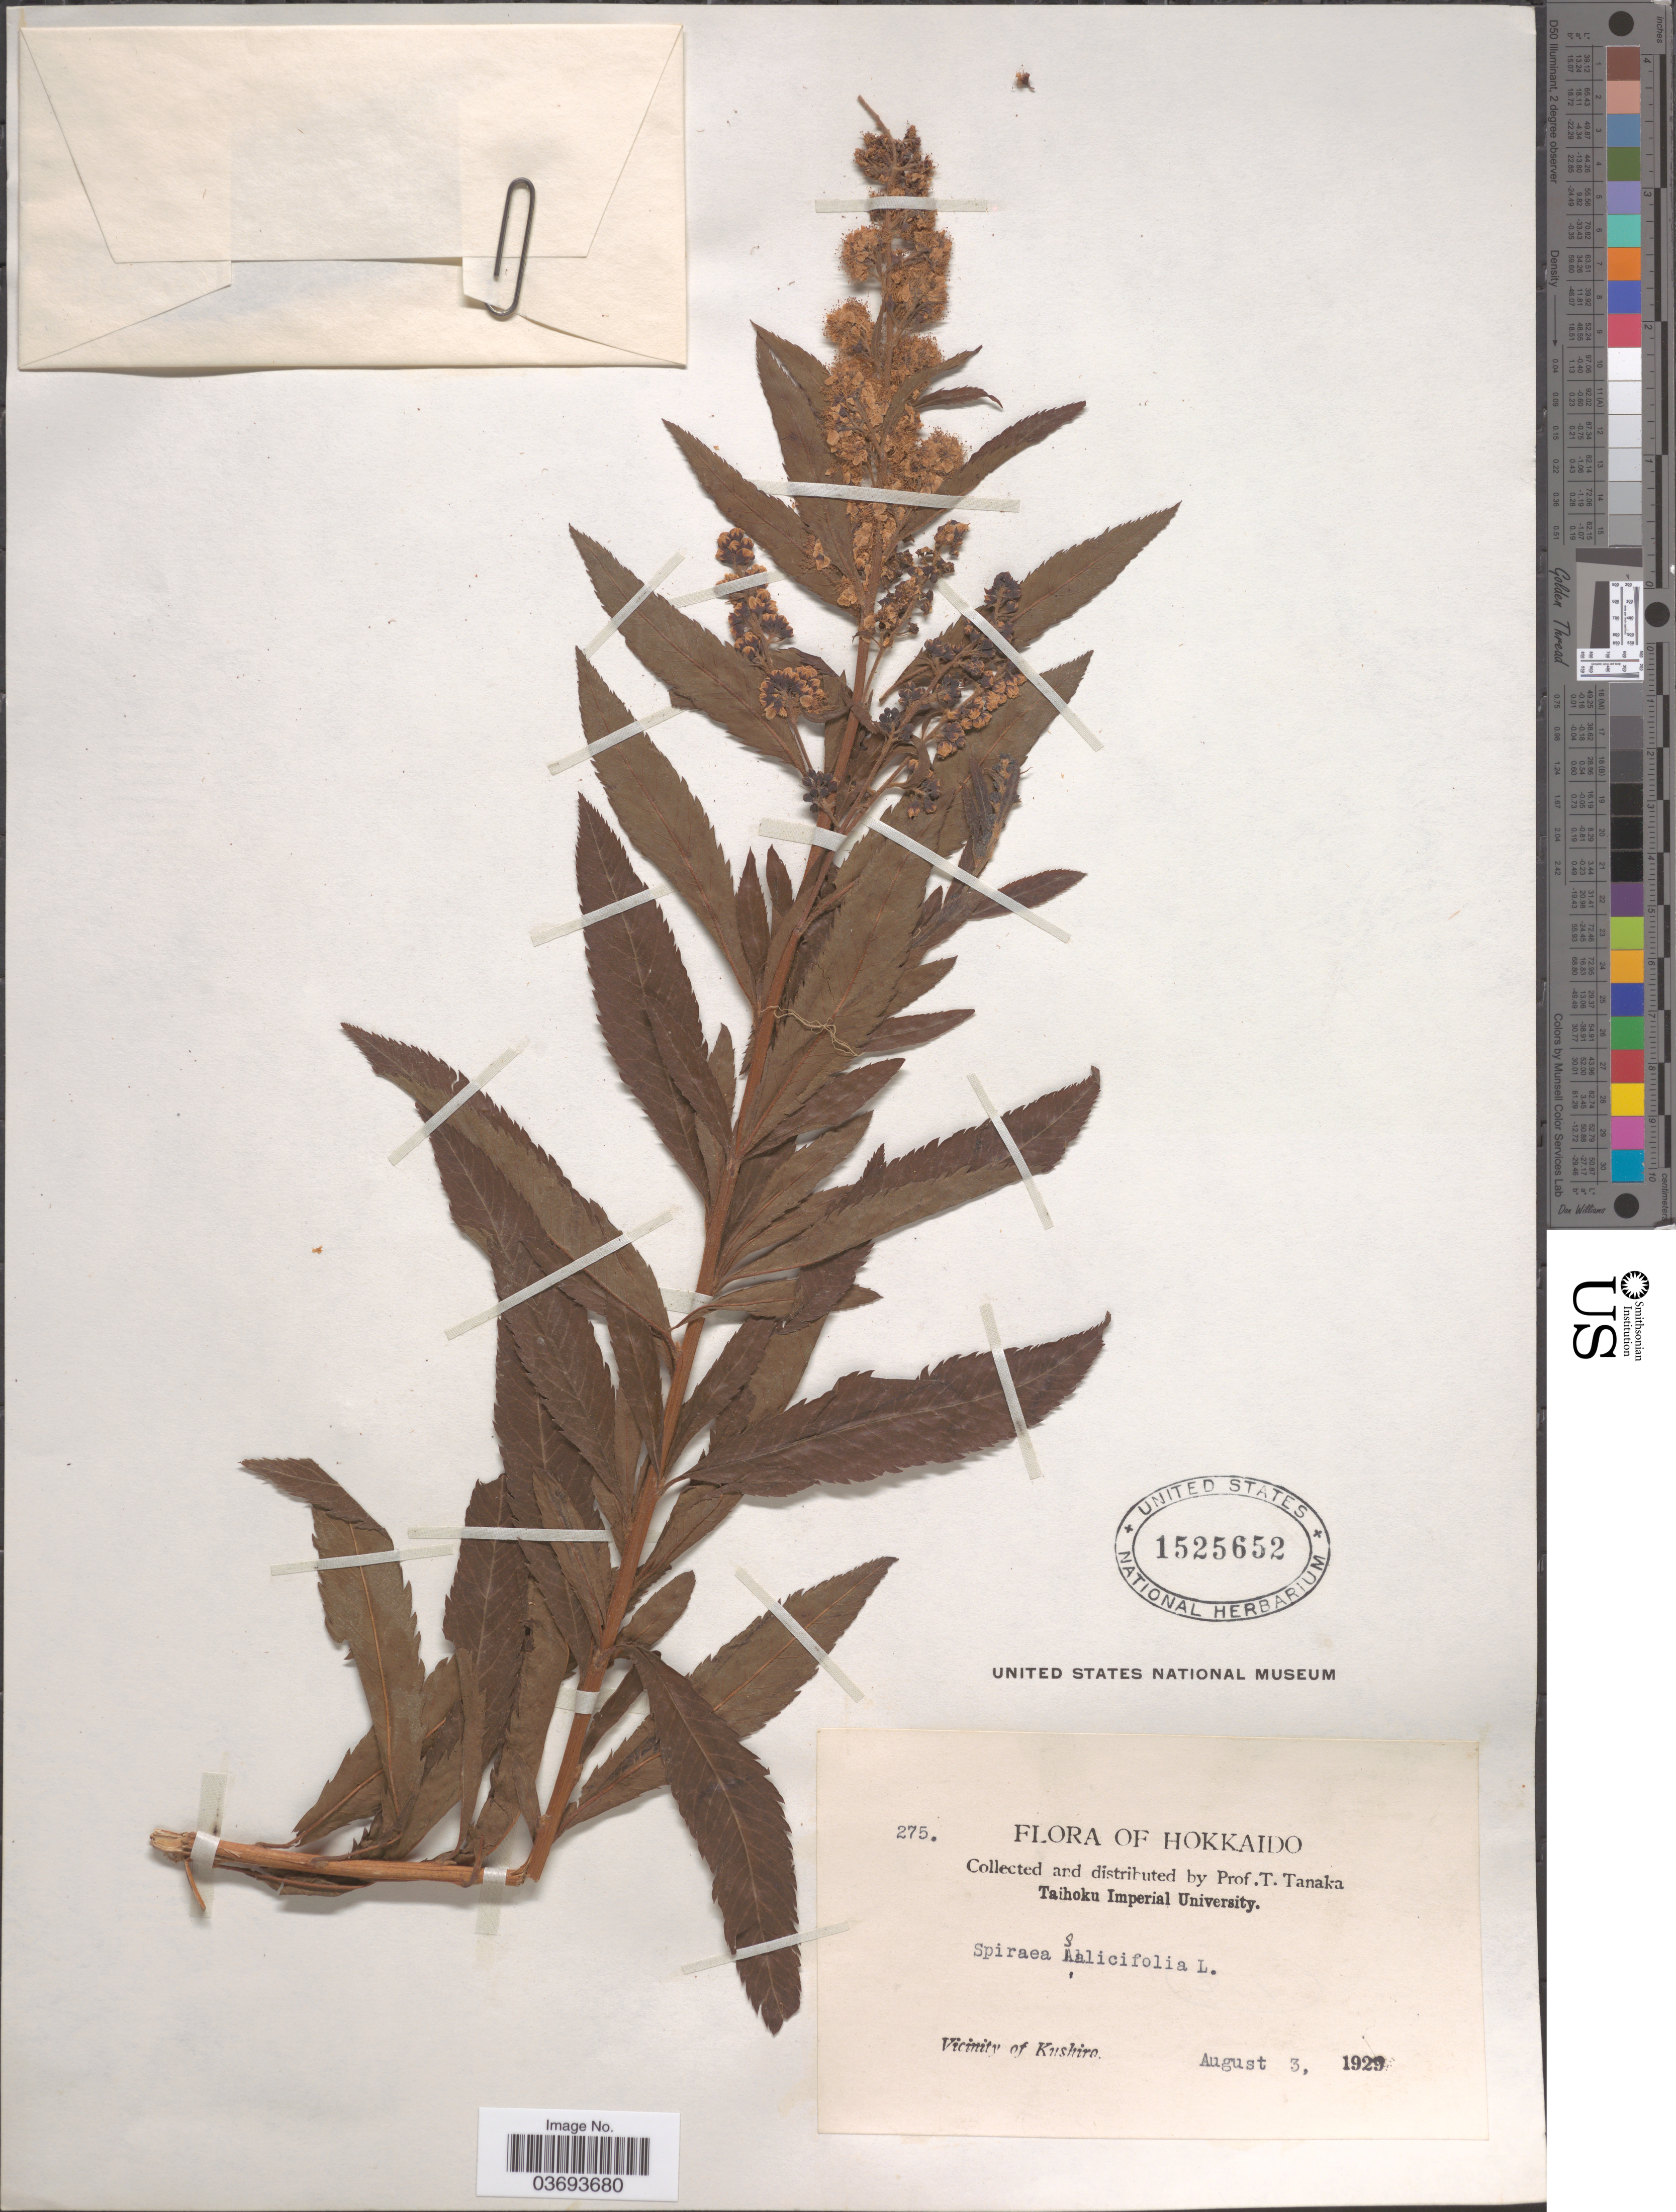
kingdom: Plantae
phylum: Tracheophyta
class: Magnoliopsida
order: Rosales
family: Rosaceae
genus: Spiraea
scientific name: Spiraea salicifolia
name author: L.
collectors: T. Tanaka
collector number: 275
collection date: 1929-08-03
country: Japan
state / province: Hokkaidō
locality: Vicinity of Kushiro.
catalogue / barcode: US 1525652